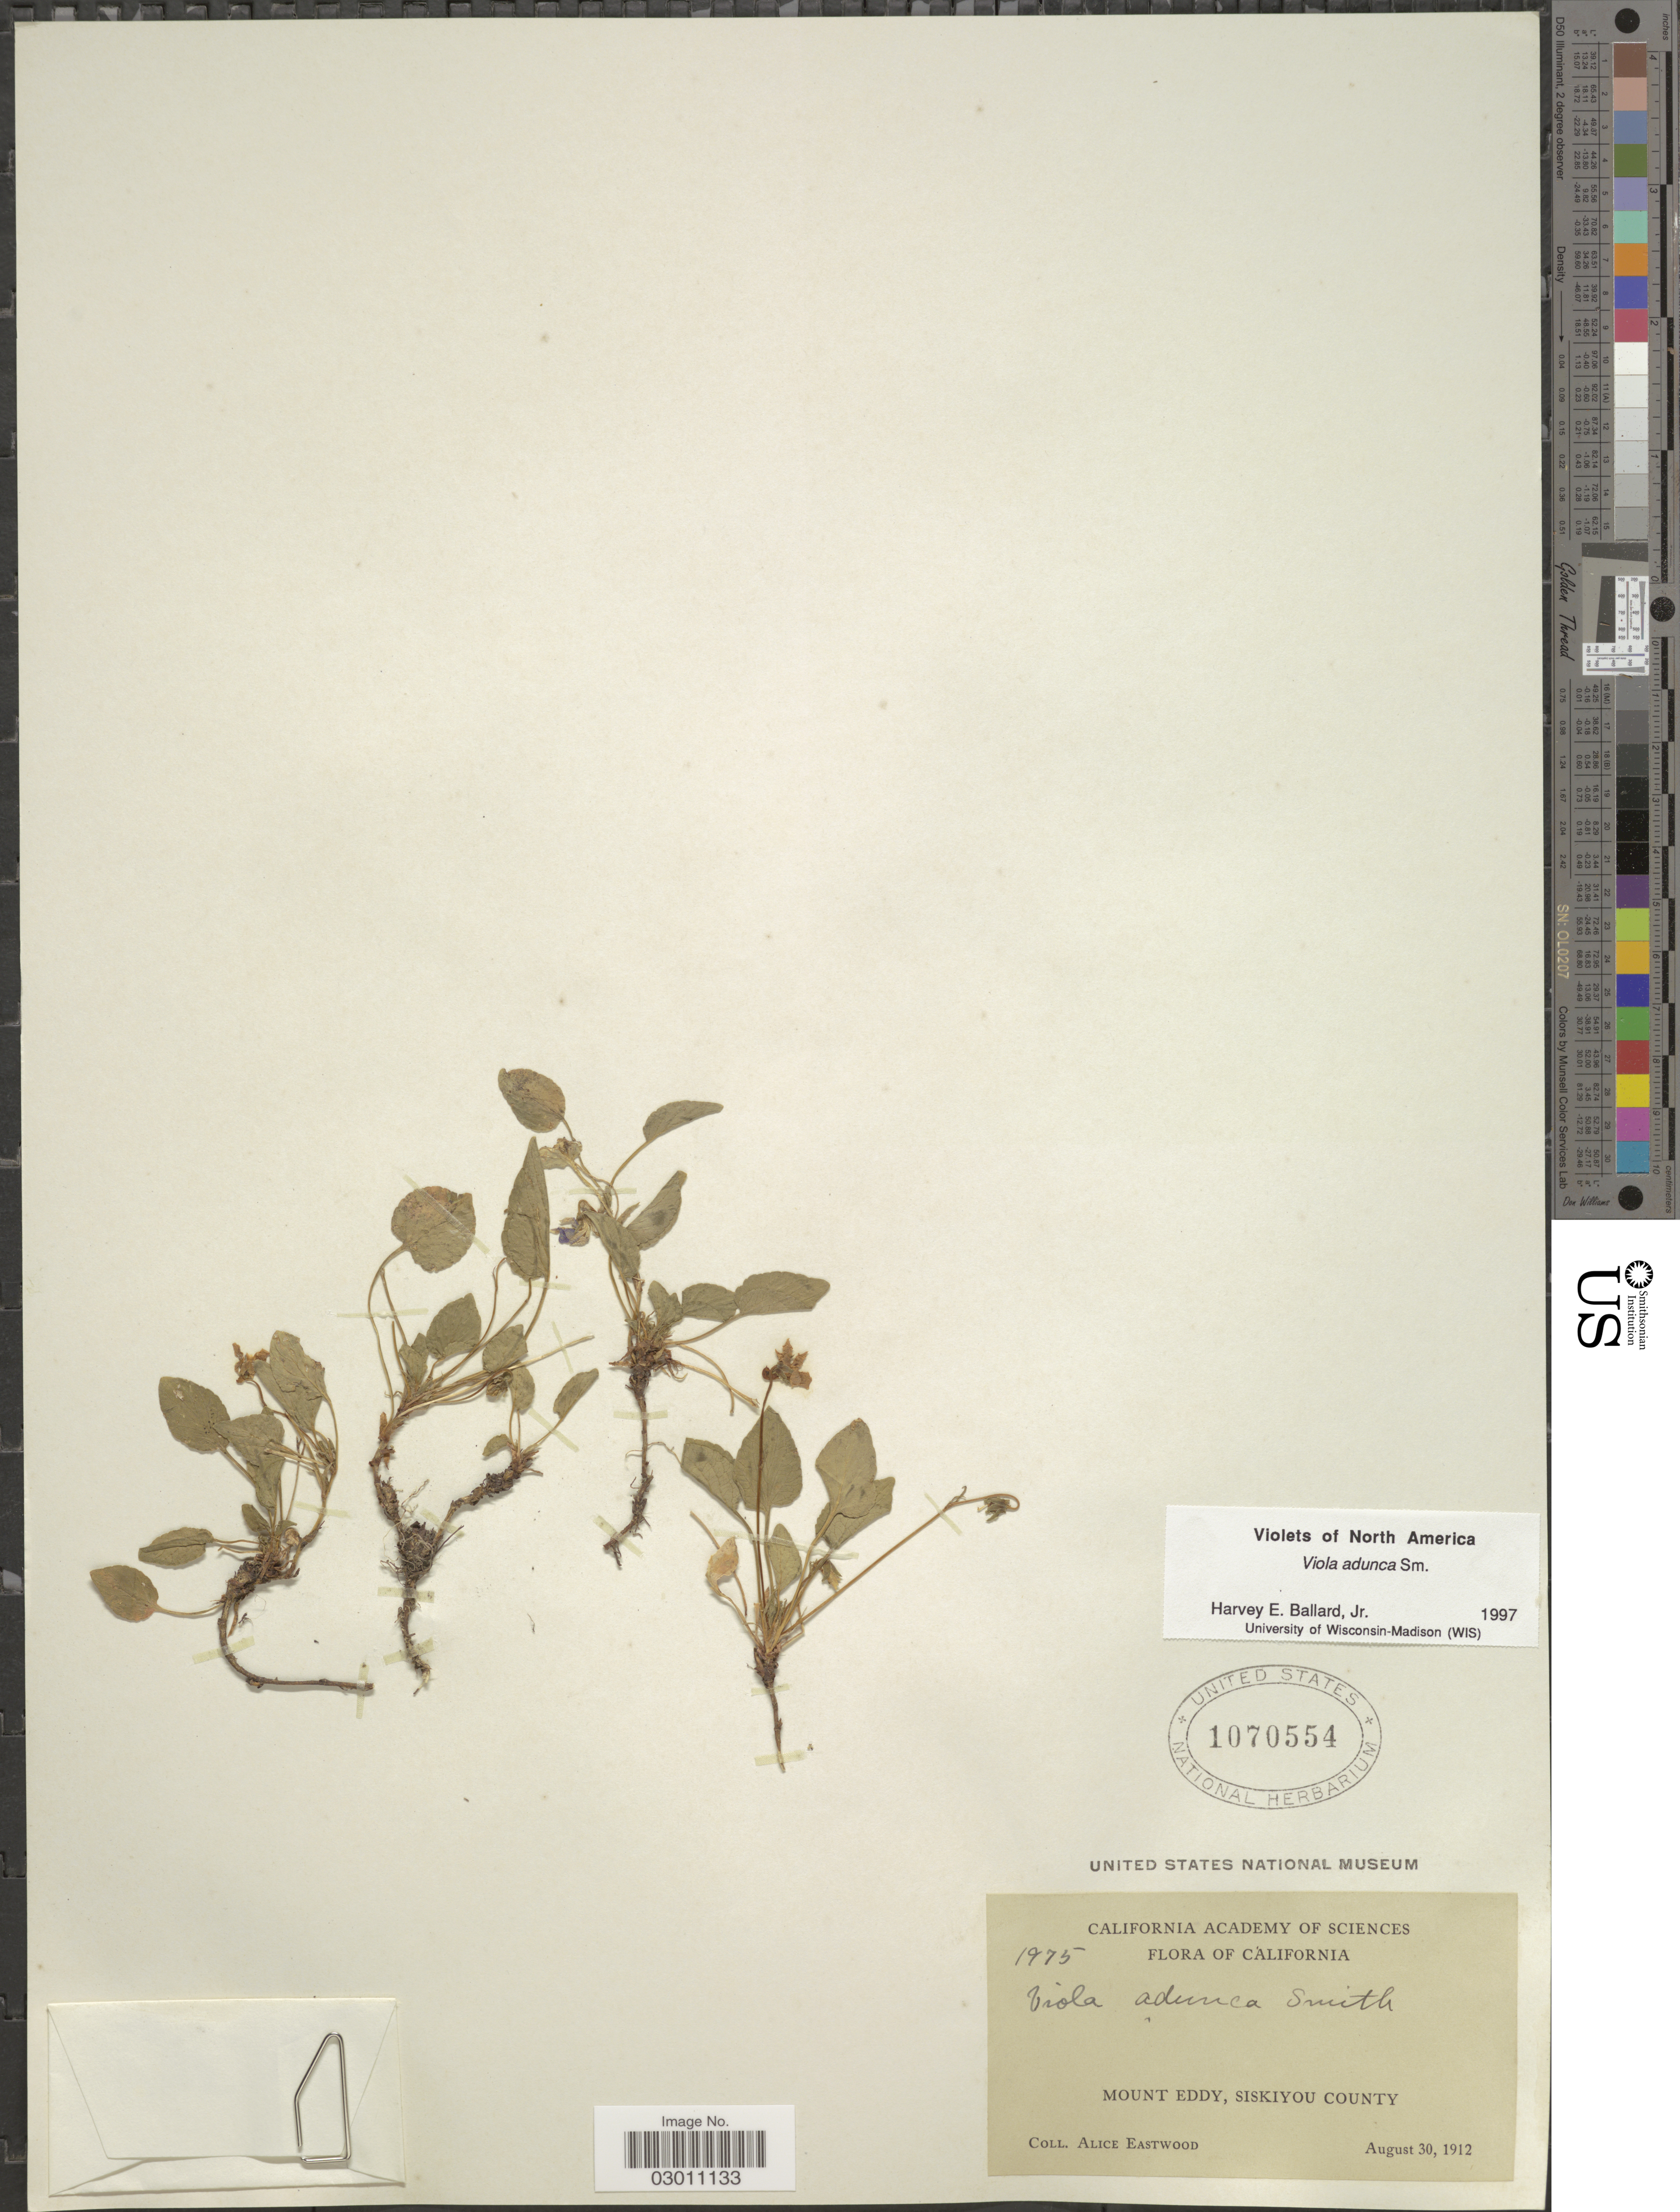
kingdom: Plantae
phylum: Tracheophyta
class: Magnoliopsida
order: Malpighiales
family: Violaceae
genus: Viola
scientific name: Viola adunca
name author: Sm.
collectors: A. Eastwood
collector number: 1975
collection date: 1912-08-30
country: United States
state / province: California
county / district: Siskiyou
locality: Mount Eddy, Siskiyou County.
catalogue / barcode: US 1070554